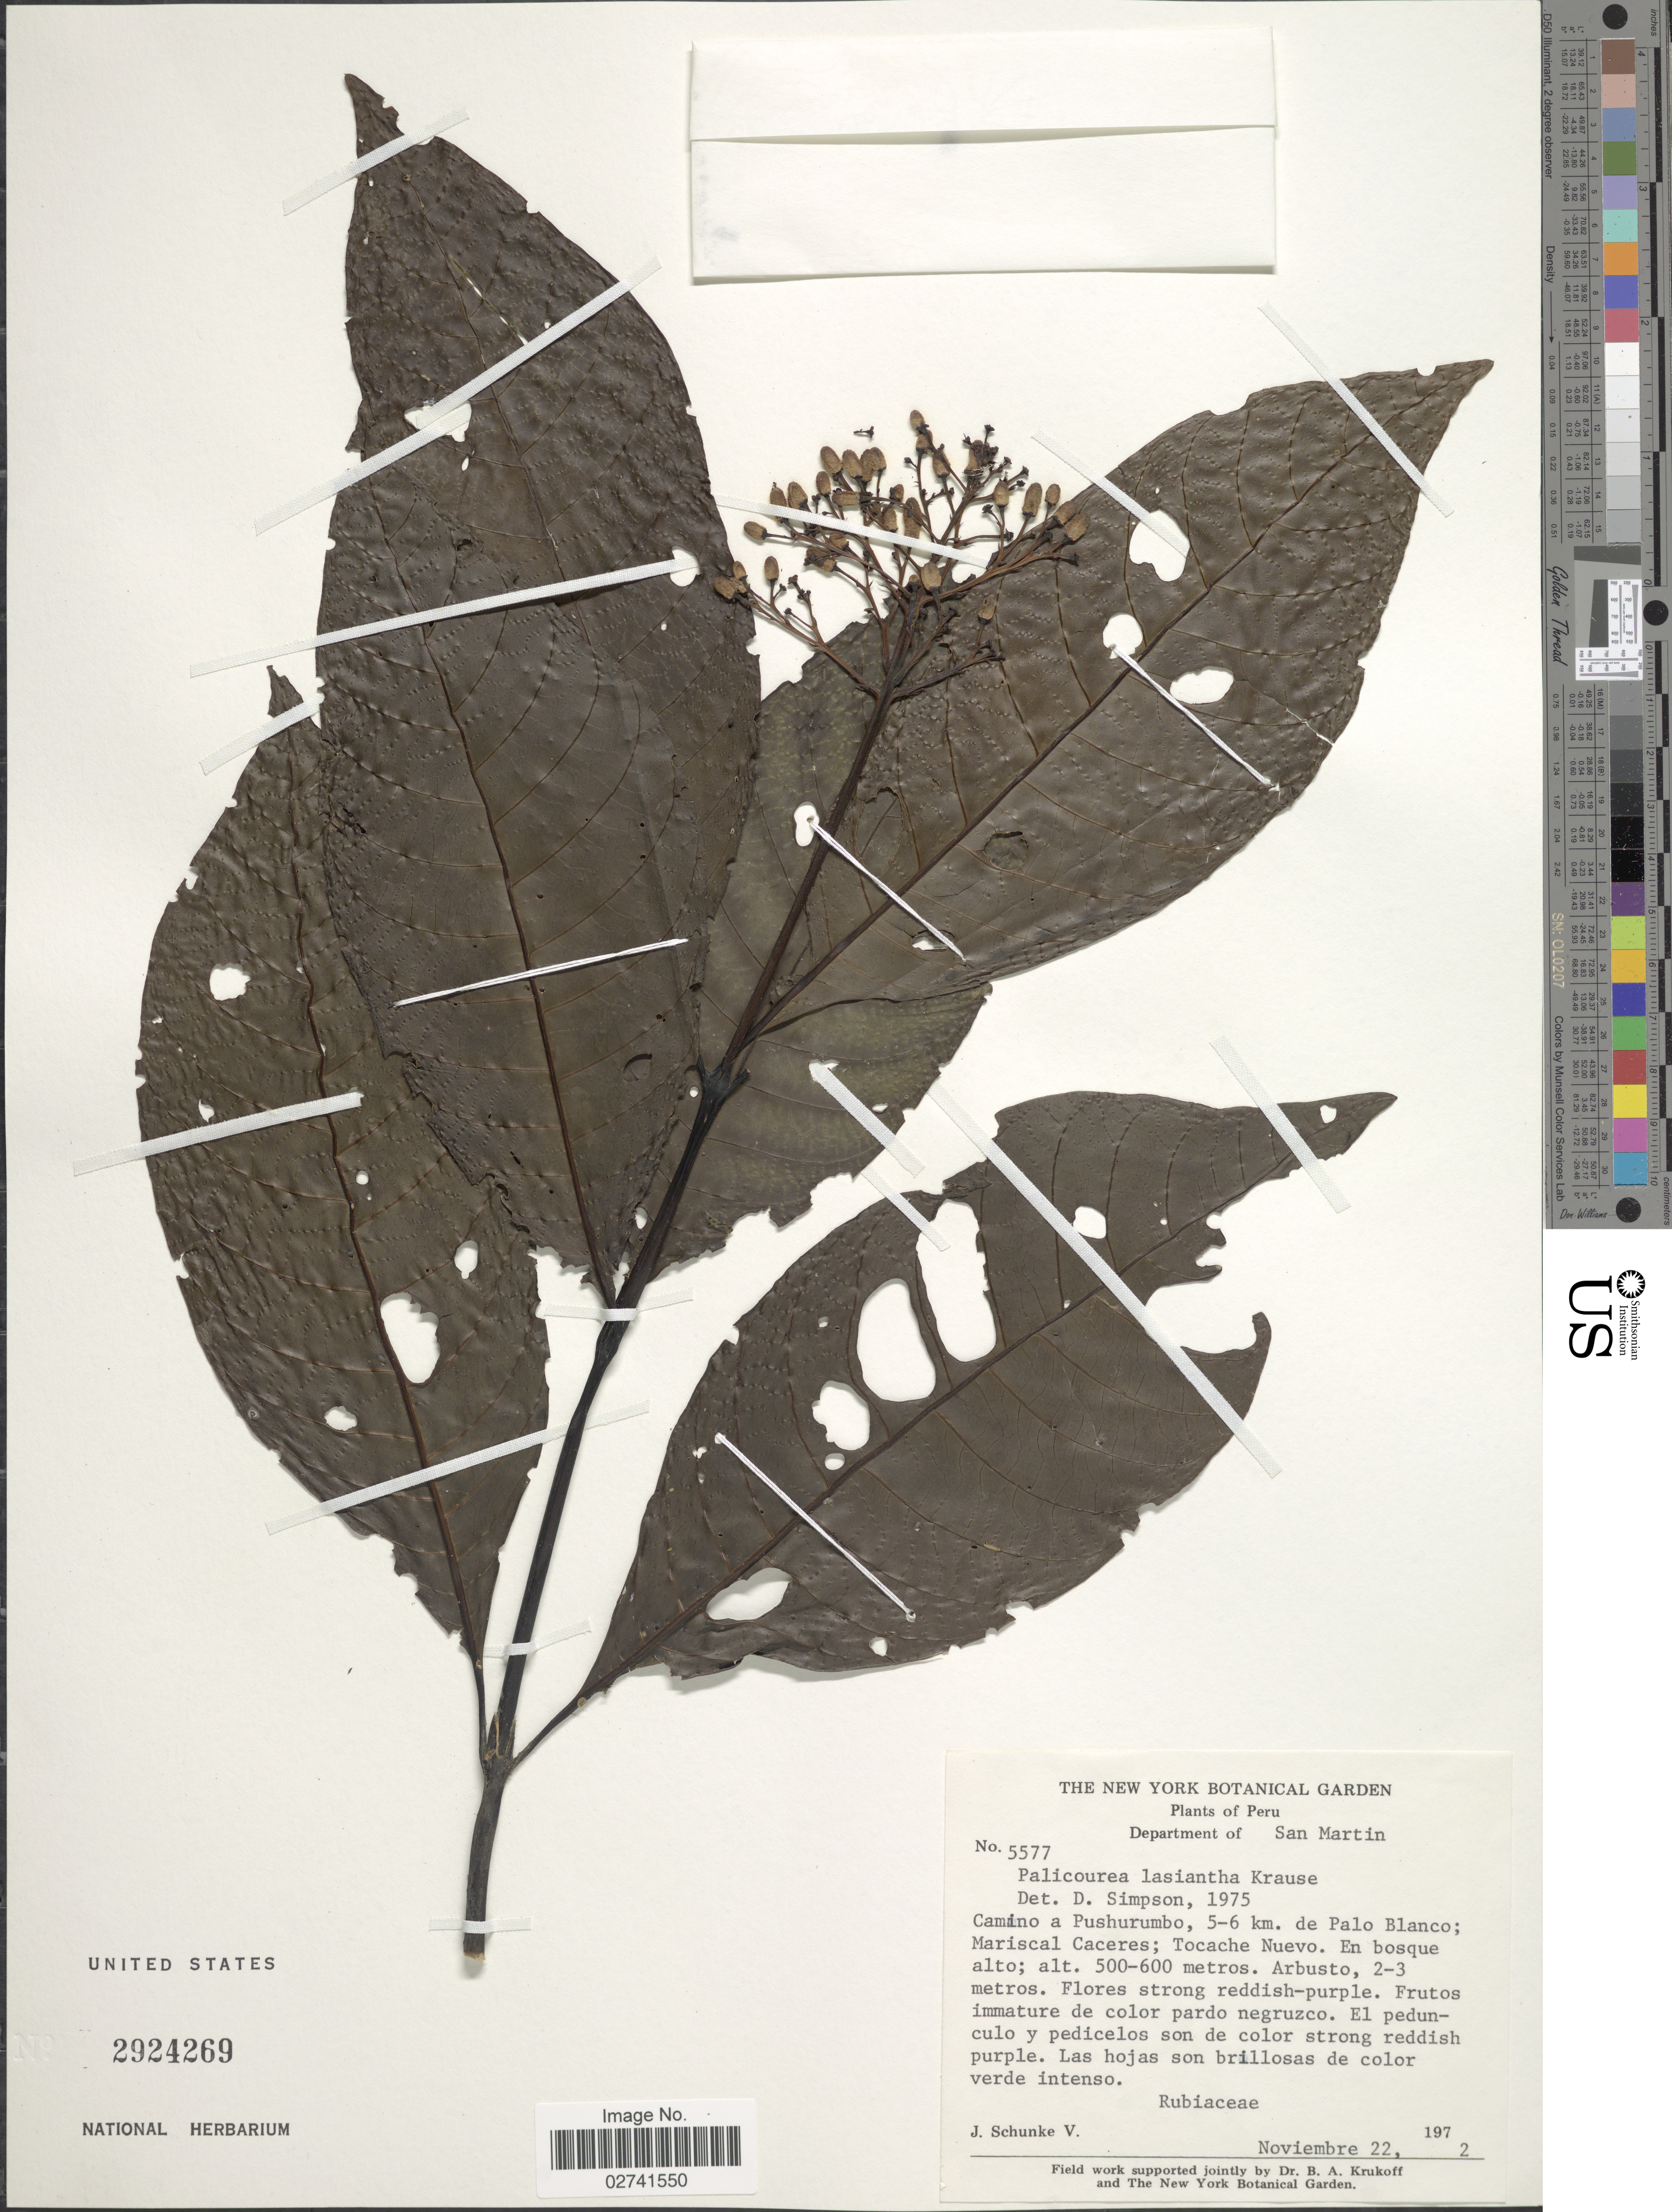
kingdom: Plantae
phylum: Tracheophyta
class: Magnoliopsida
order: Gentianales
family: Rubiaceae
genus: Palicourea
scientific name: Palicourea lasiantha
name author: Krause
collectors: J. Schunke Vigo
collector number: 5577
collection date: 1972-11-22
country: Peru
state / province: San Martín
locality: Camino a Pushurumbo, 5-6 km. de Palo Blanco; Mariscal Caceres; Tocache Nuevo. En bosque alto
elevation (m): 500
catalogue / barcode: US 2924269